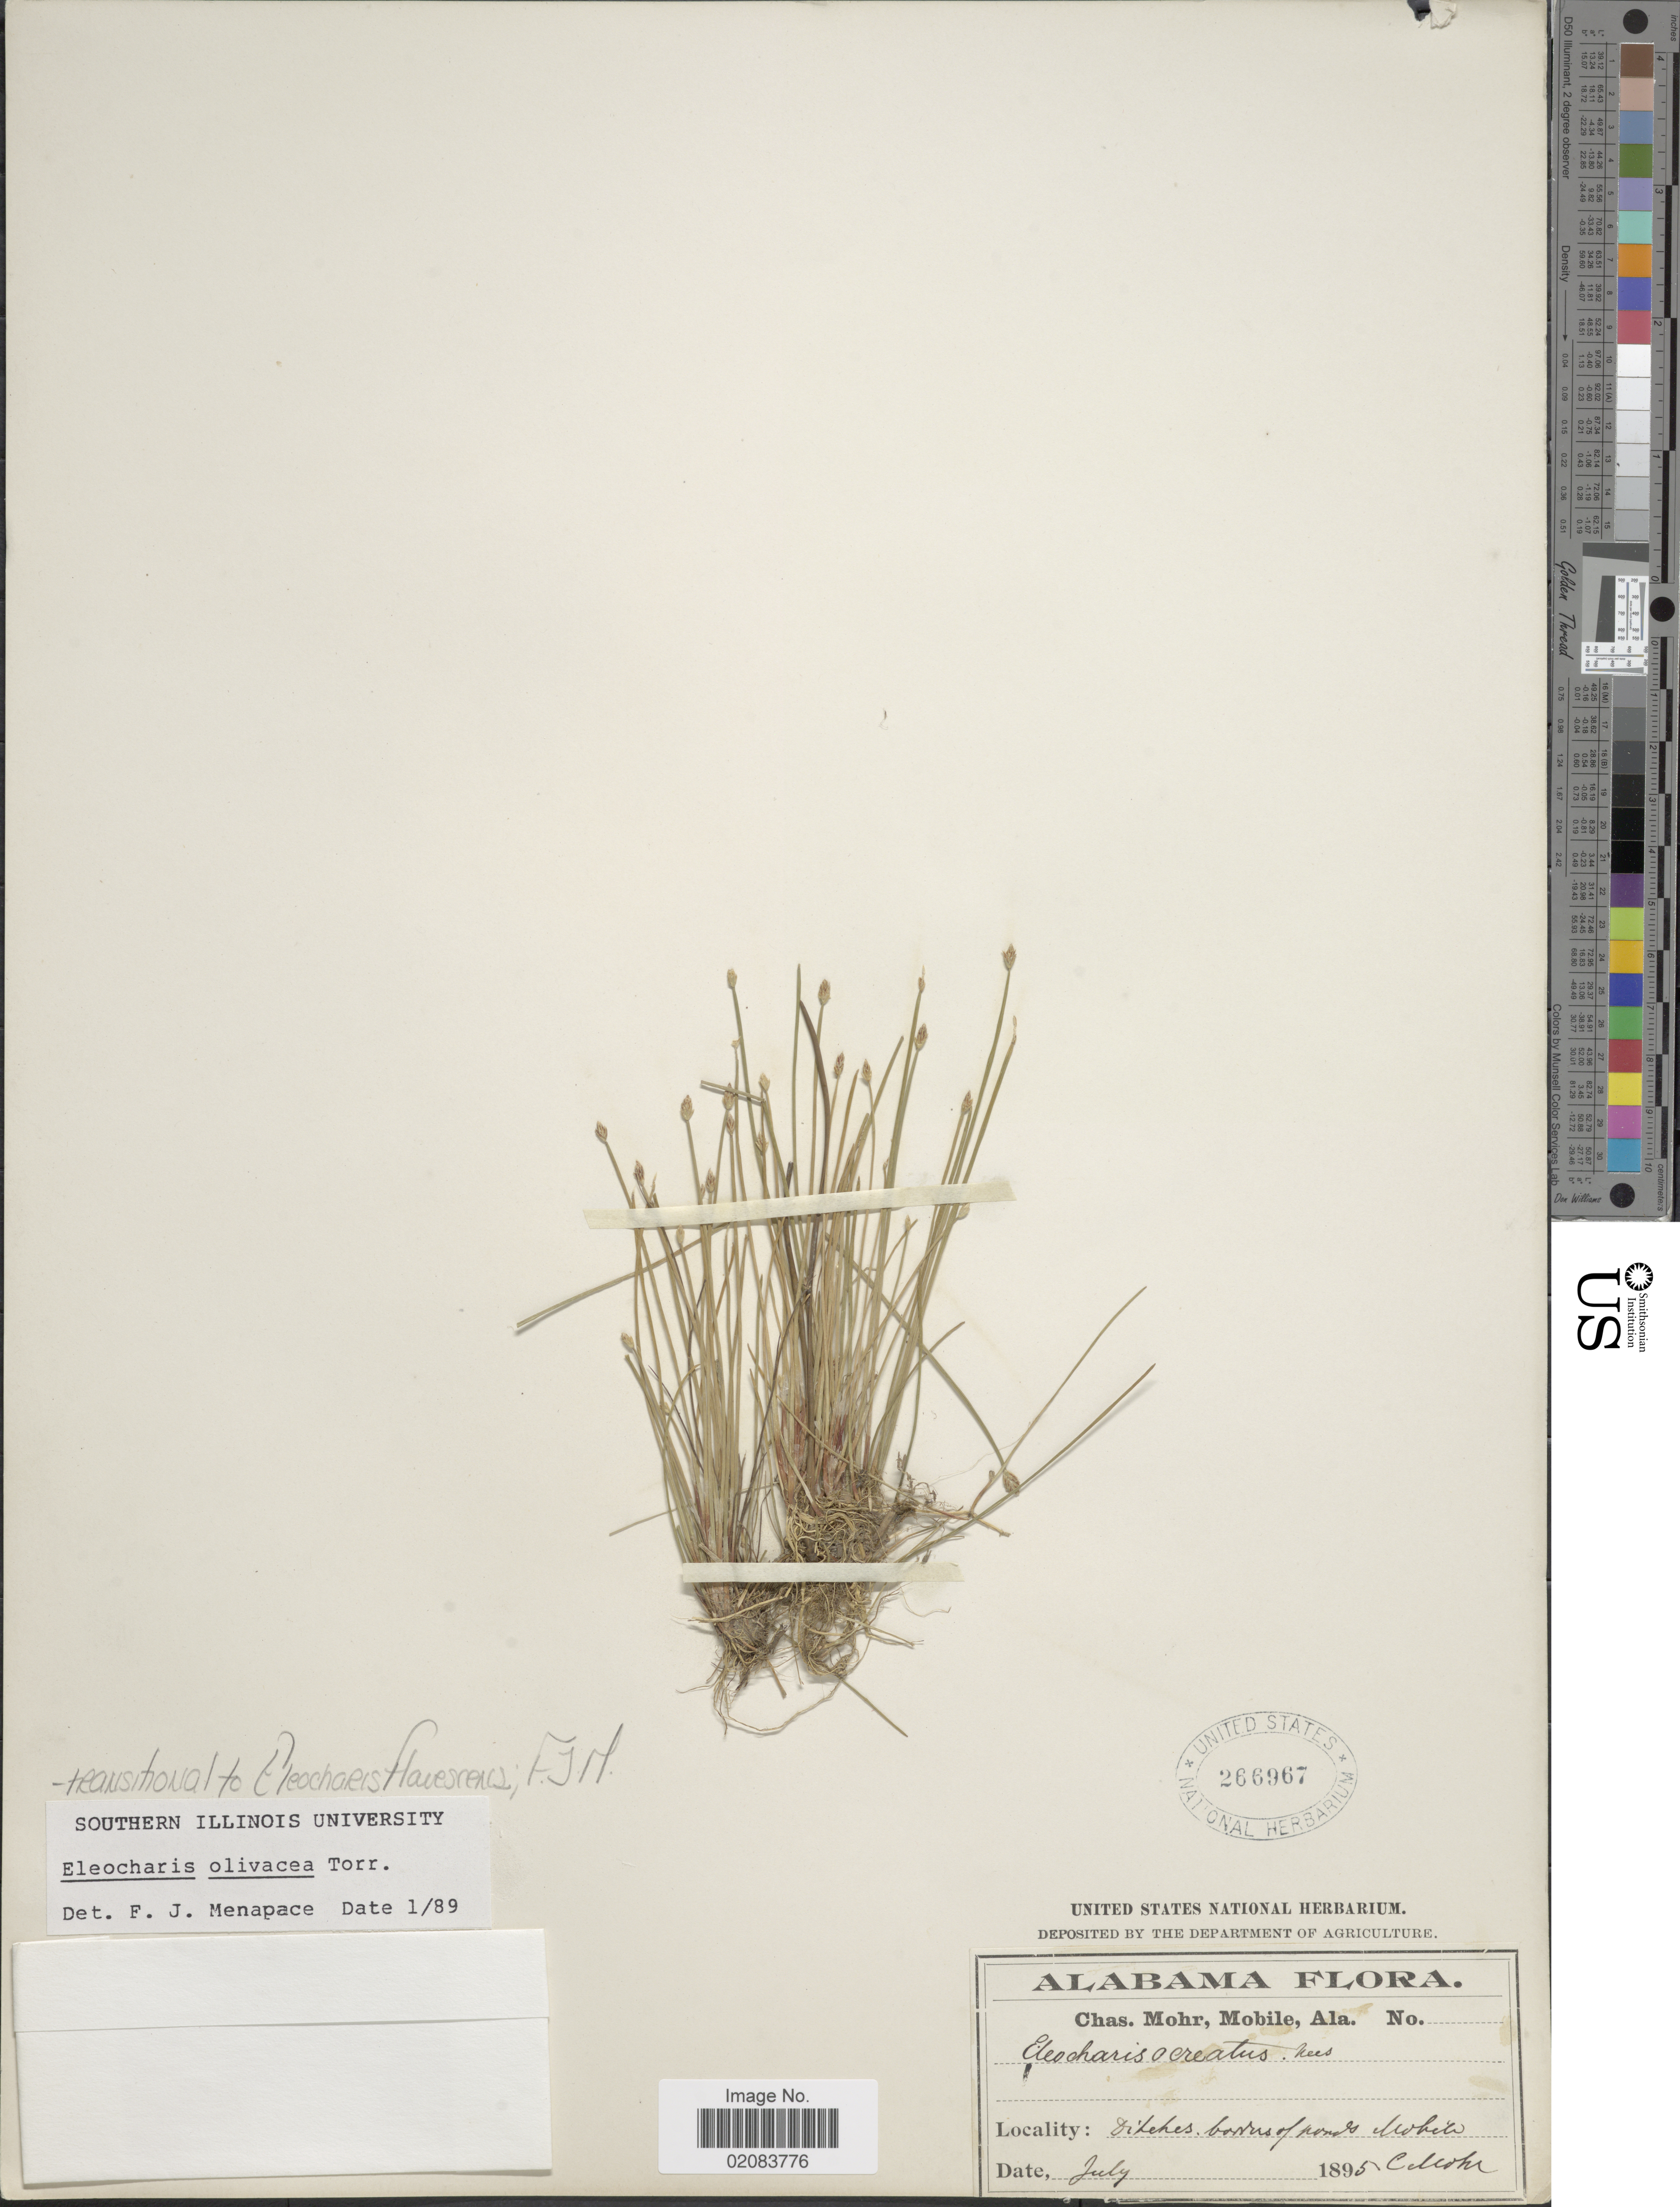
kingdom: Plantae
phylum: Tracheophyta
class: Liliopsida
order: Poales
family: Cyperaceae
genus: Eleocharis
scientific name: Eleocharis olivacea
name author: Torr.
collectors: C. T. Mohr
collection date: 1895-07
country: United States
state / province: Alabama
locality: Mobile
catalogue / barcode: US 266967